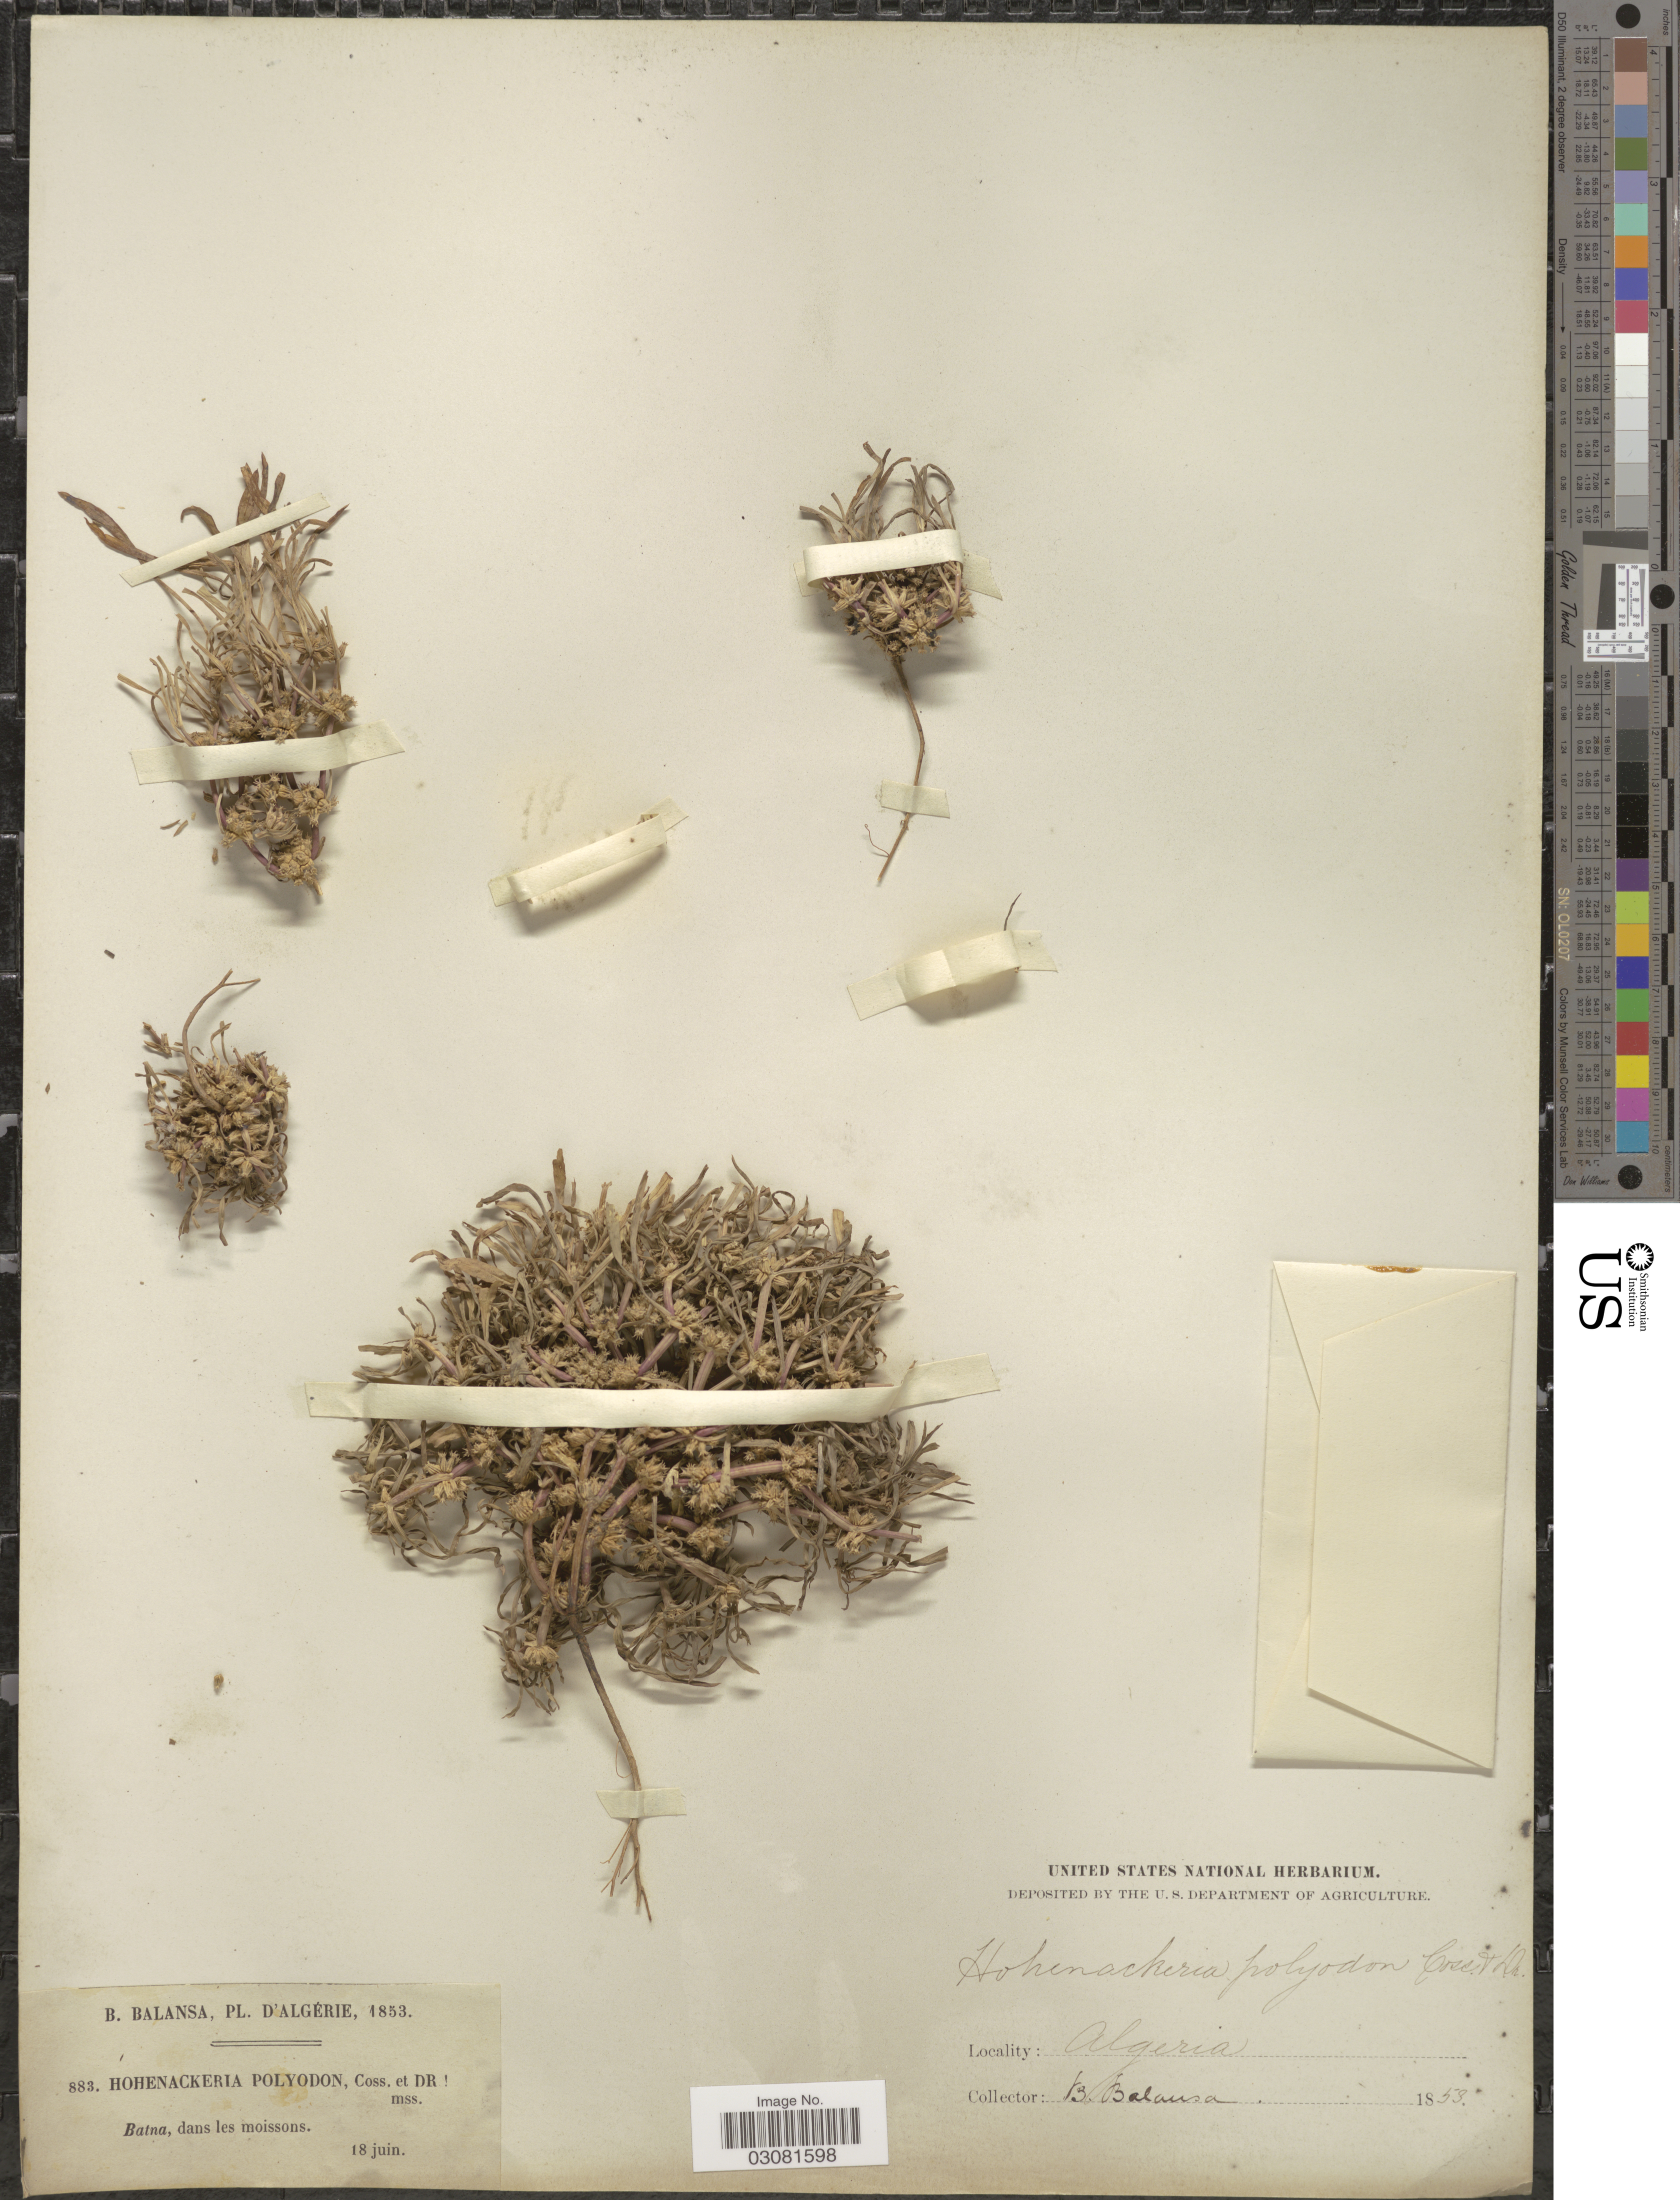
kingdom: Plantae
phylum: Tracheophyta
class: Magnoliopsida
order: Apiales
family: Apiaceae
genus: Hohenackeria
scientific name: Hohenackeria polyodon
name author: Coss. & Durieu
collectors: B. Balansa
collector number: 883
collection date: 1853-06-18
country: Algeria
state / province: Batna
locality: Batna, dans les moissons.